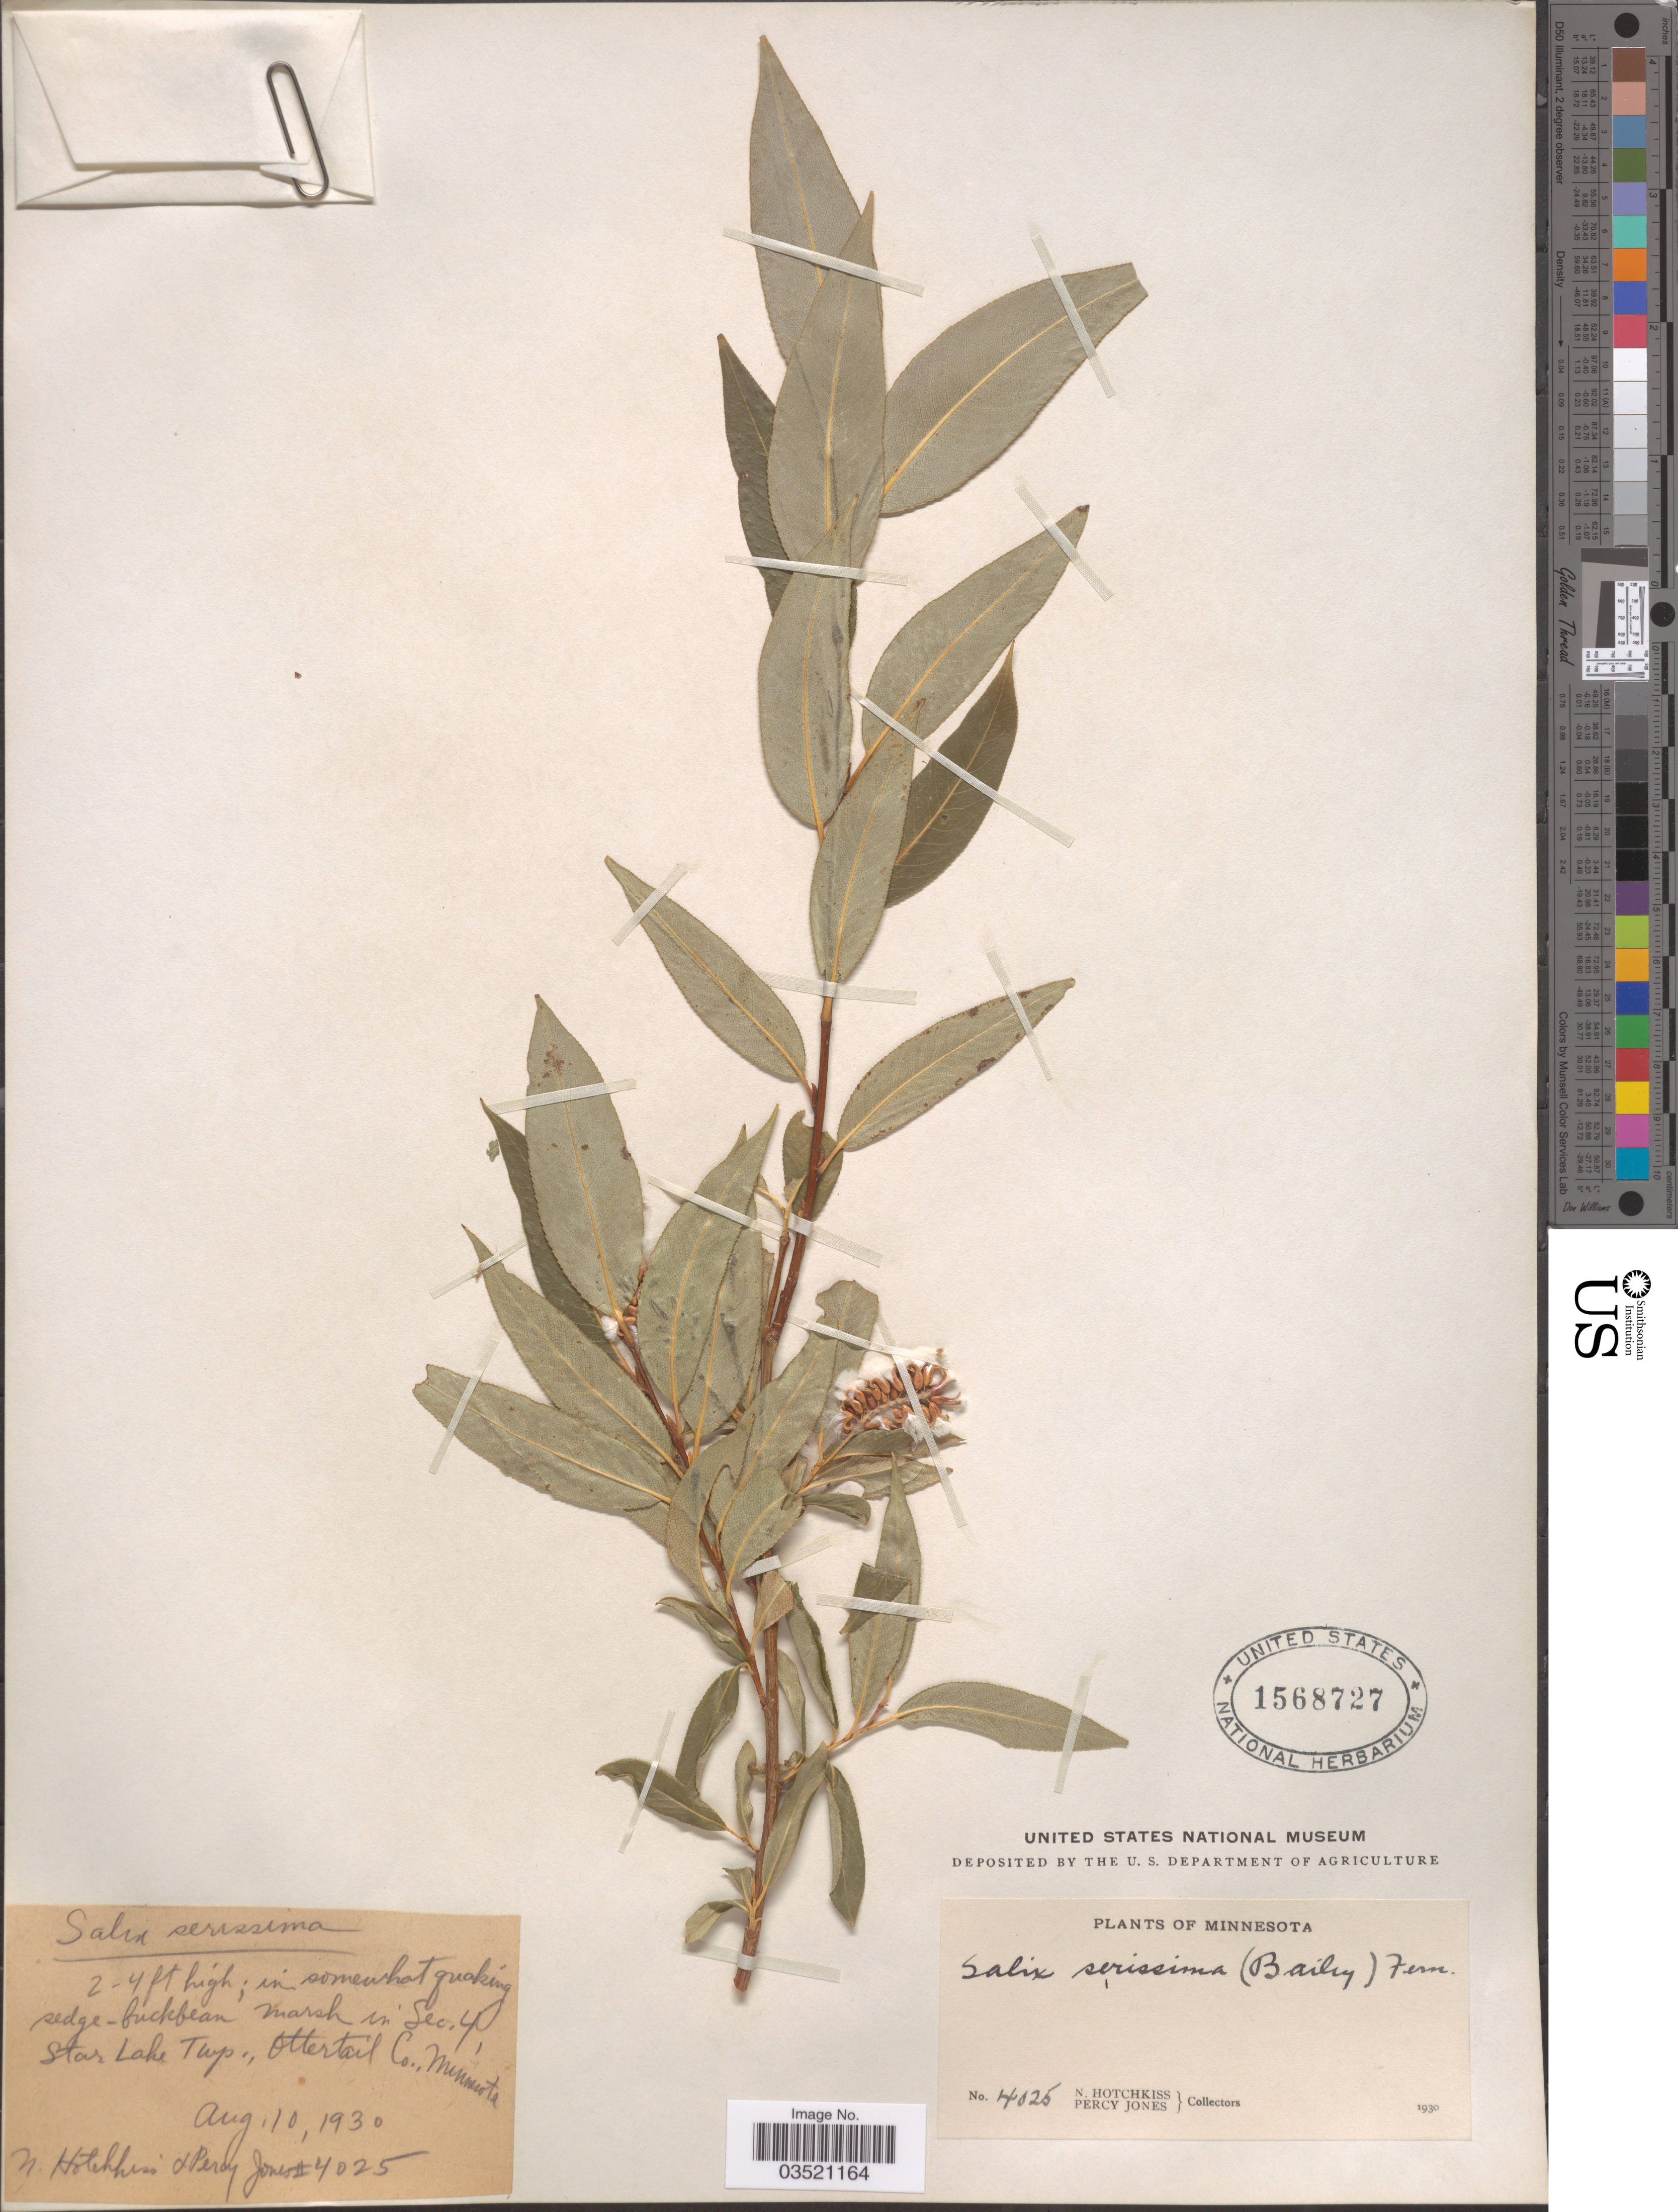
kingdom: Plantae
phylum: Tracheophyta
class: Magnoliopsida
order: Malpighiales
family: Salicaceae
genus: Salix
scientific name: Salix serissima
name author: (L.H. Bailey) Fernald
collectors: N. Hotchkiss & P. Jones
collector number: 4025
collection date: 1930-08-10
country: United States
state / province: Minnesota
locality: Marsh in Sec. 4, Star Lake Twp., Ottertail Co.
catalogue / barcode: US 1568727